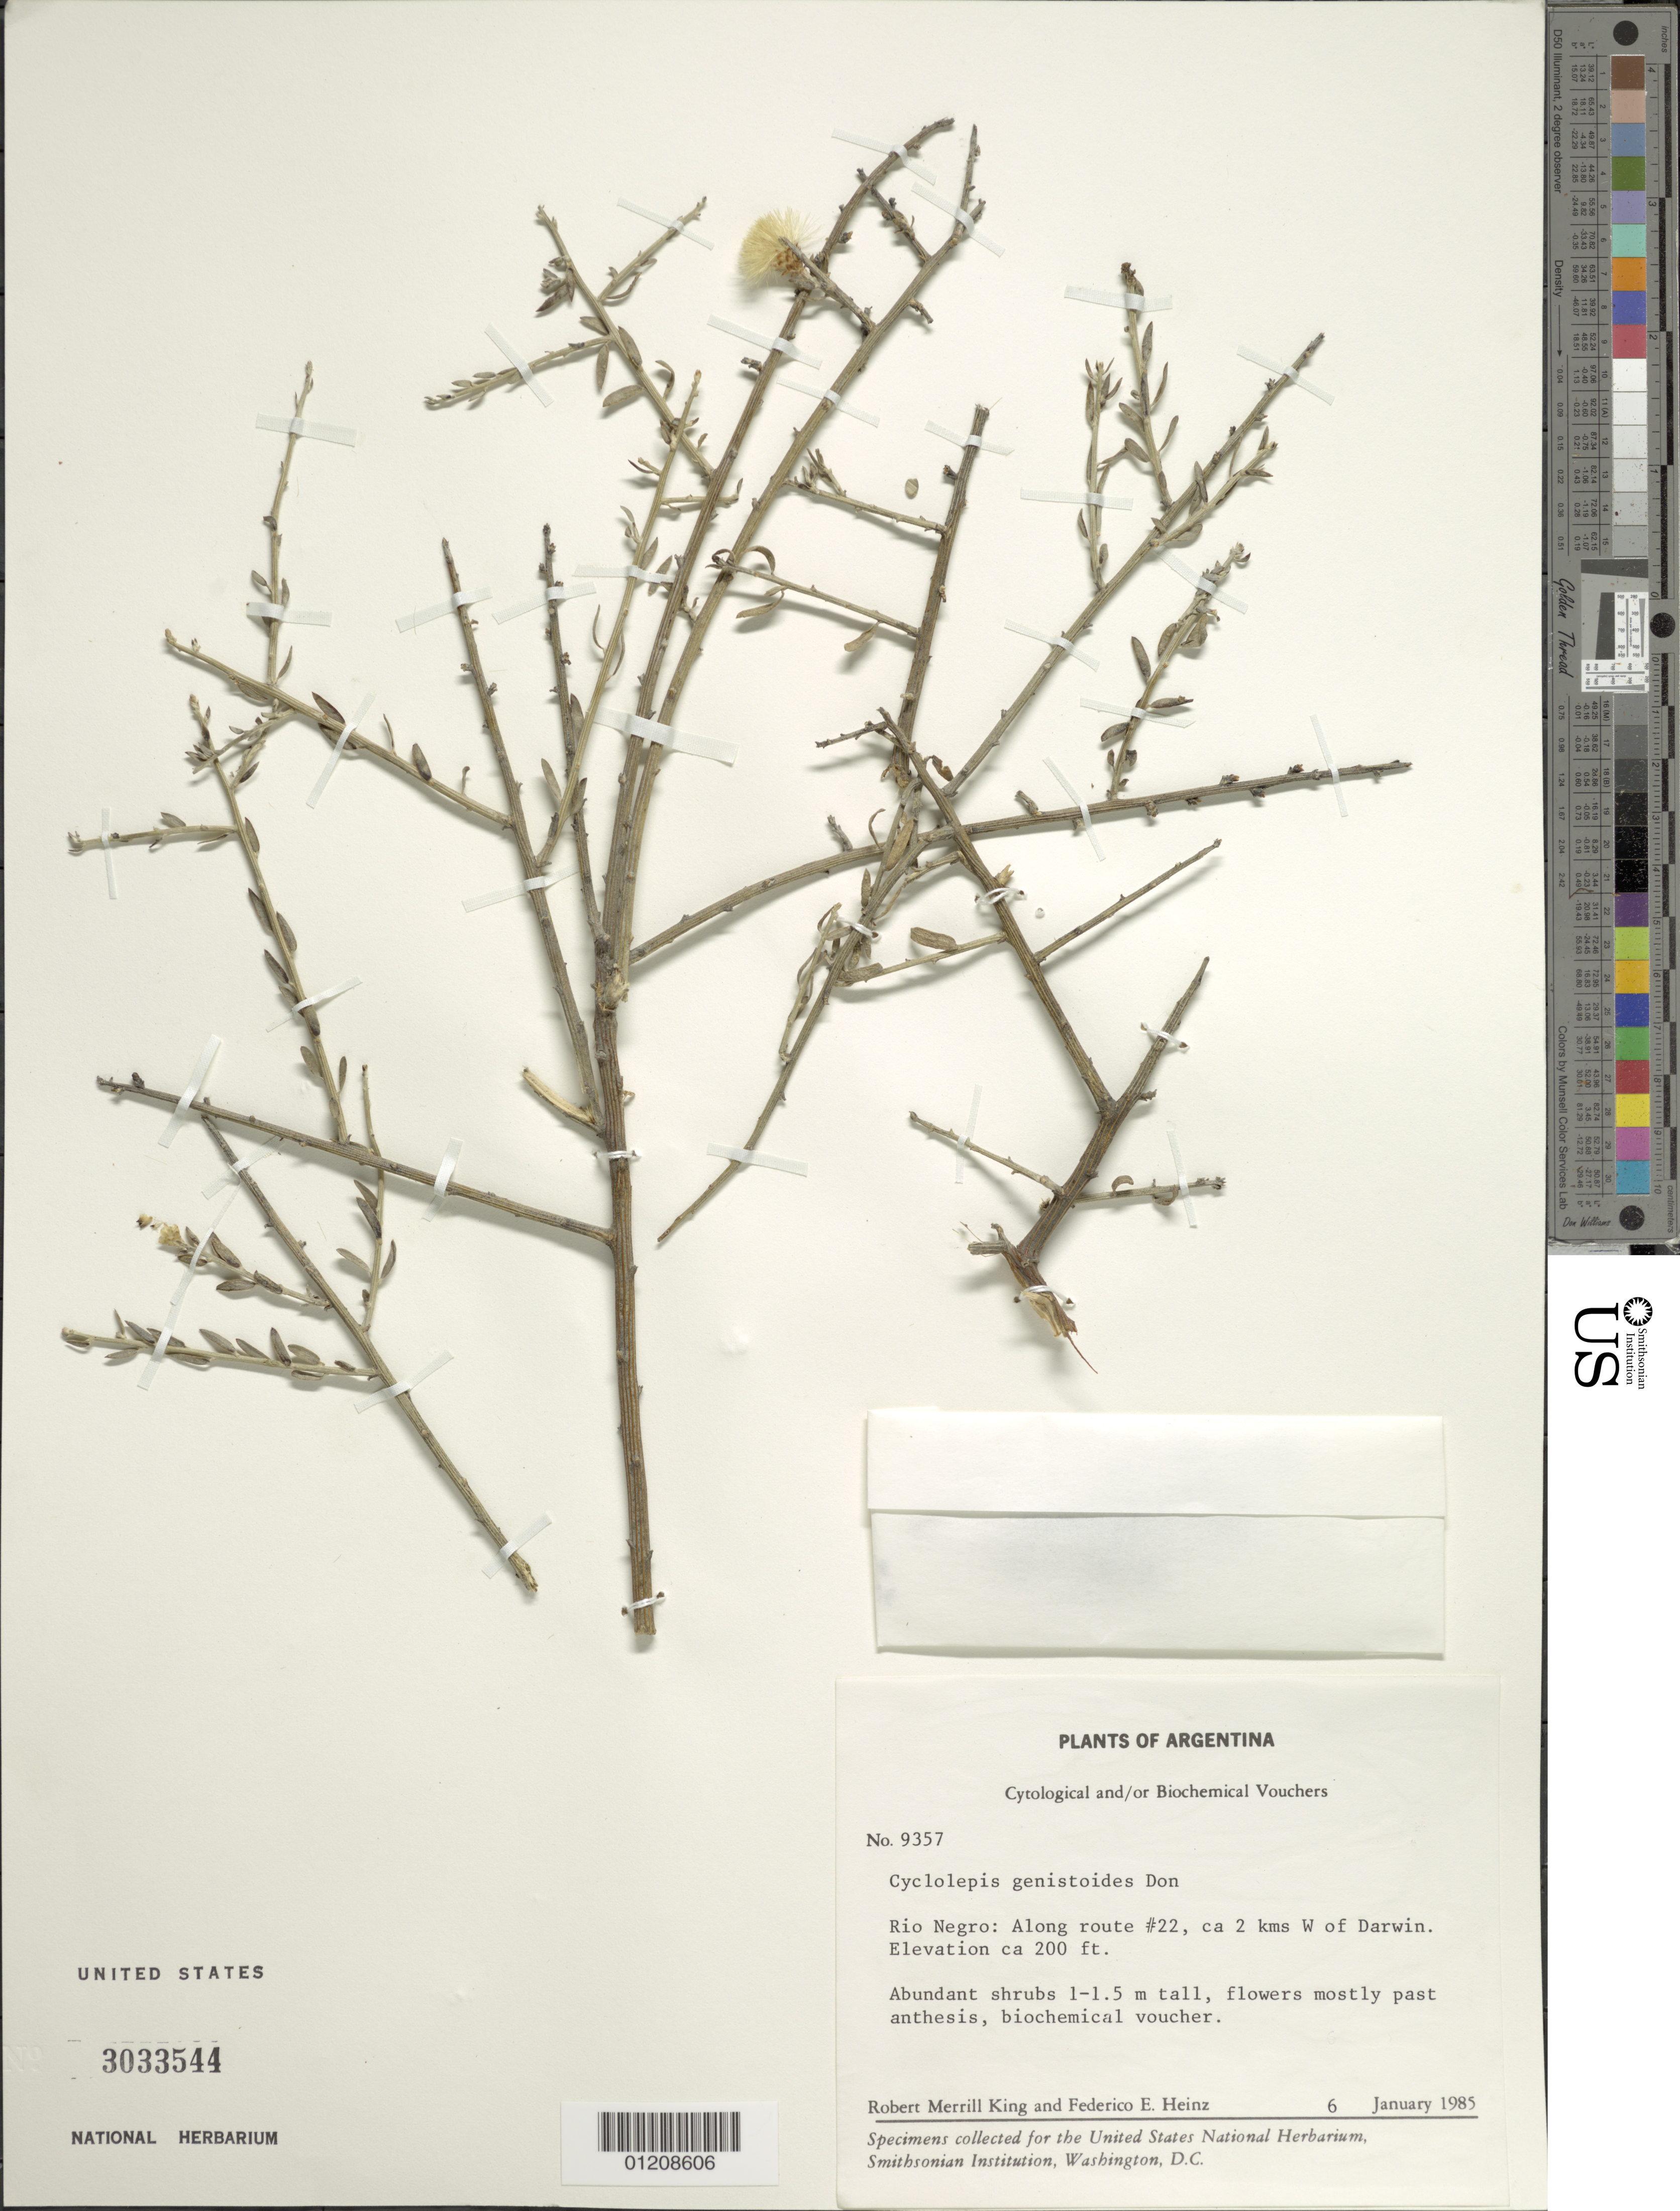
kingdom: Plantae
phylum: Tracheophyta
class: Magnoliopsida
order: Asterales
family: Asteraceae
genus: Cyclolepis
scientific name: Cyclolepis genistoides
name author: Gill. ex D. Don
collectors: R. M. King & F. Heinz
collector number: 9357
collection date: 1985-01-06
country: Argentina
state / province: Rio Negro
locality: Along route #22, ca 2 km W of Darwin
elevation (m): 61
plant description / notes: biochemical voucher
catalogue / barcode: US 3033544